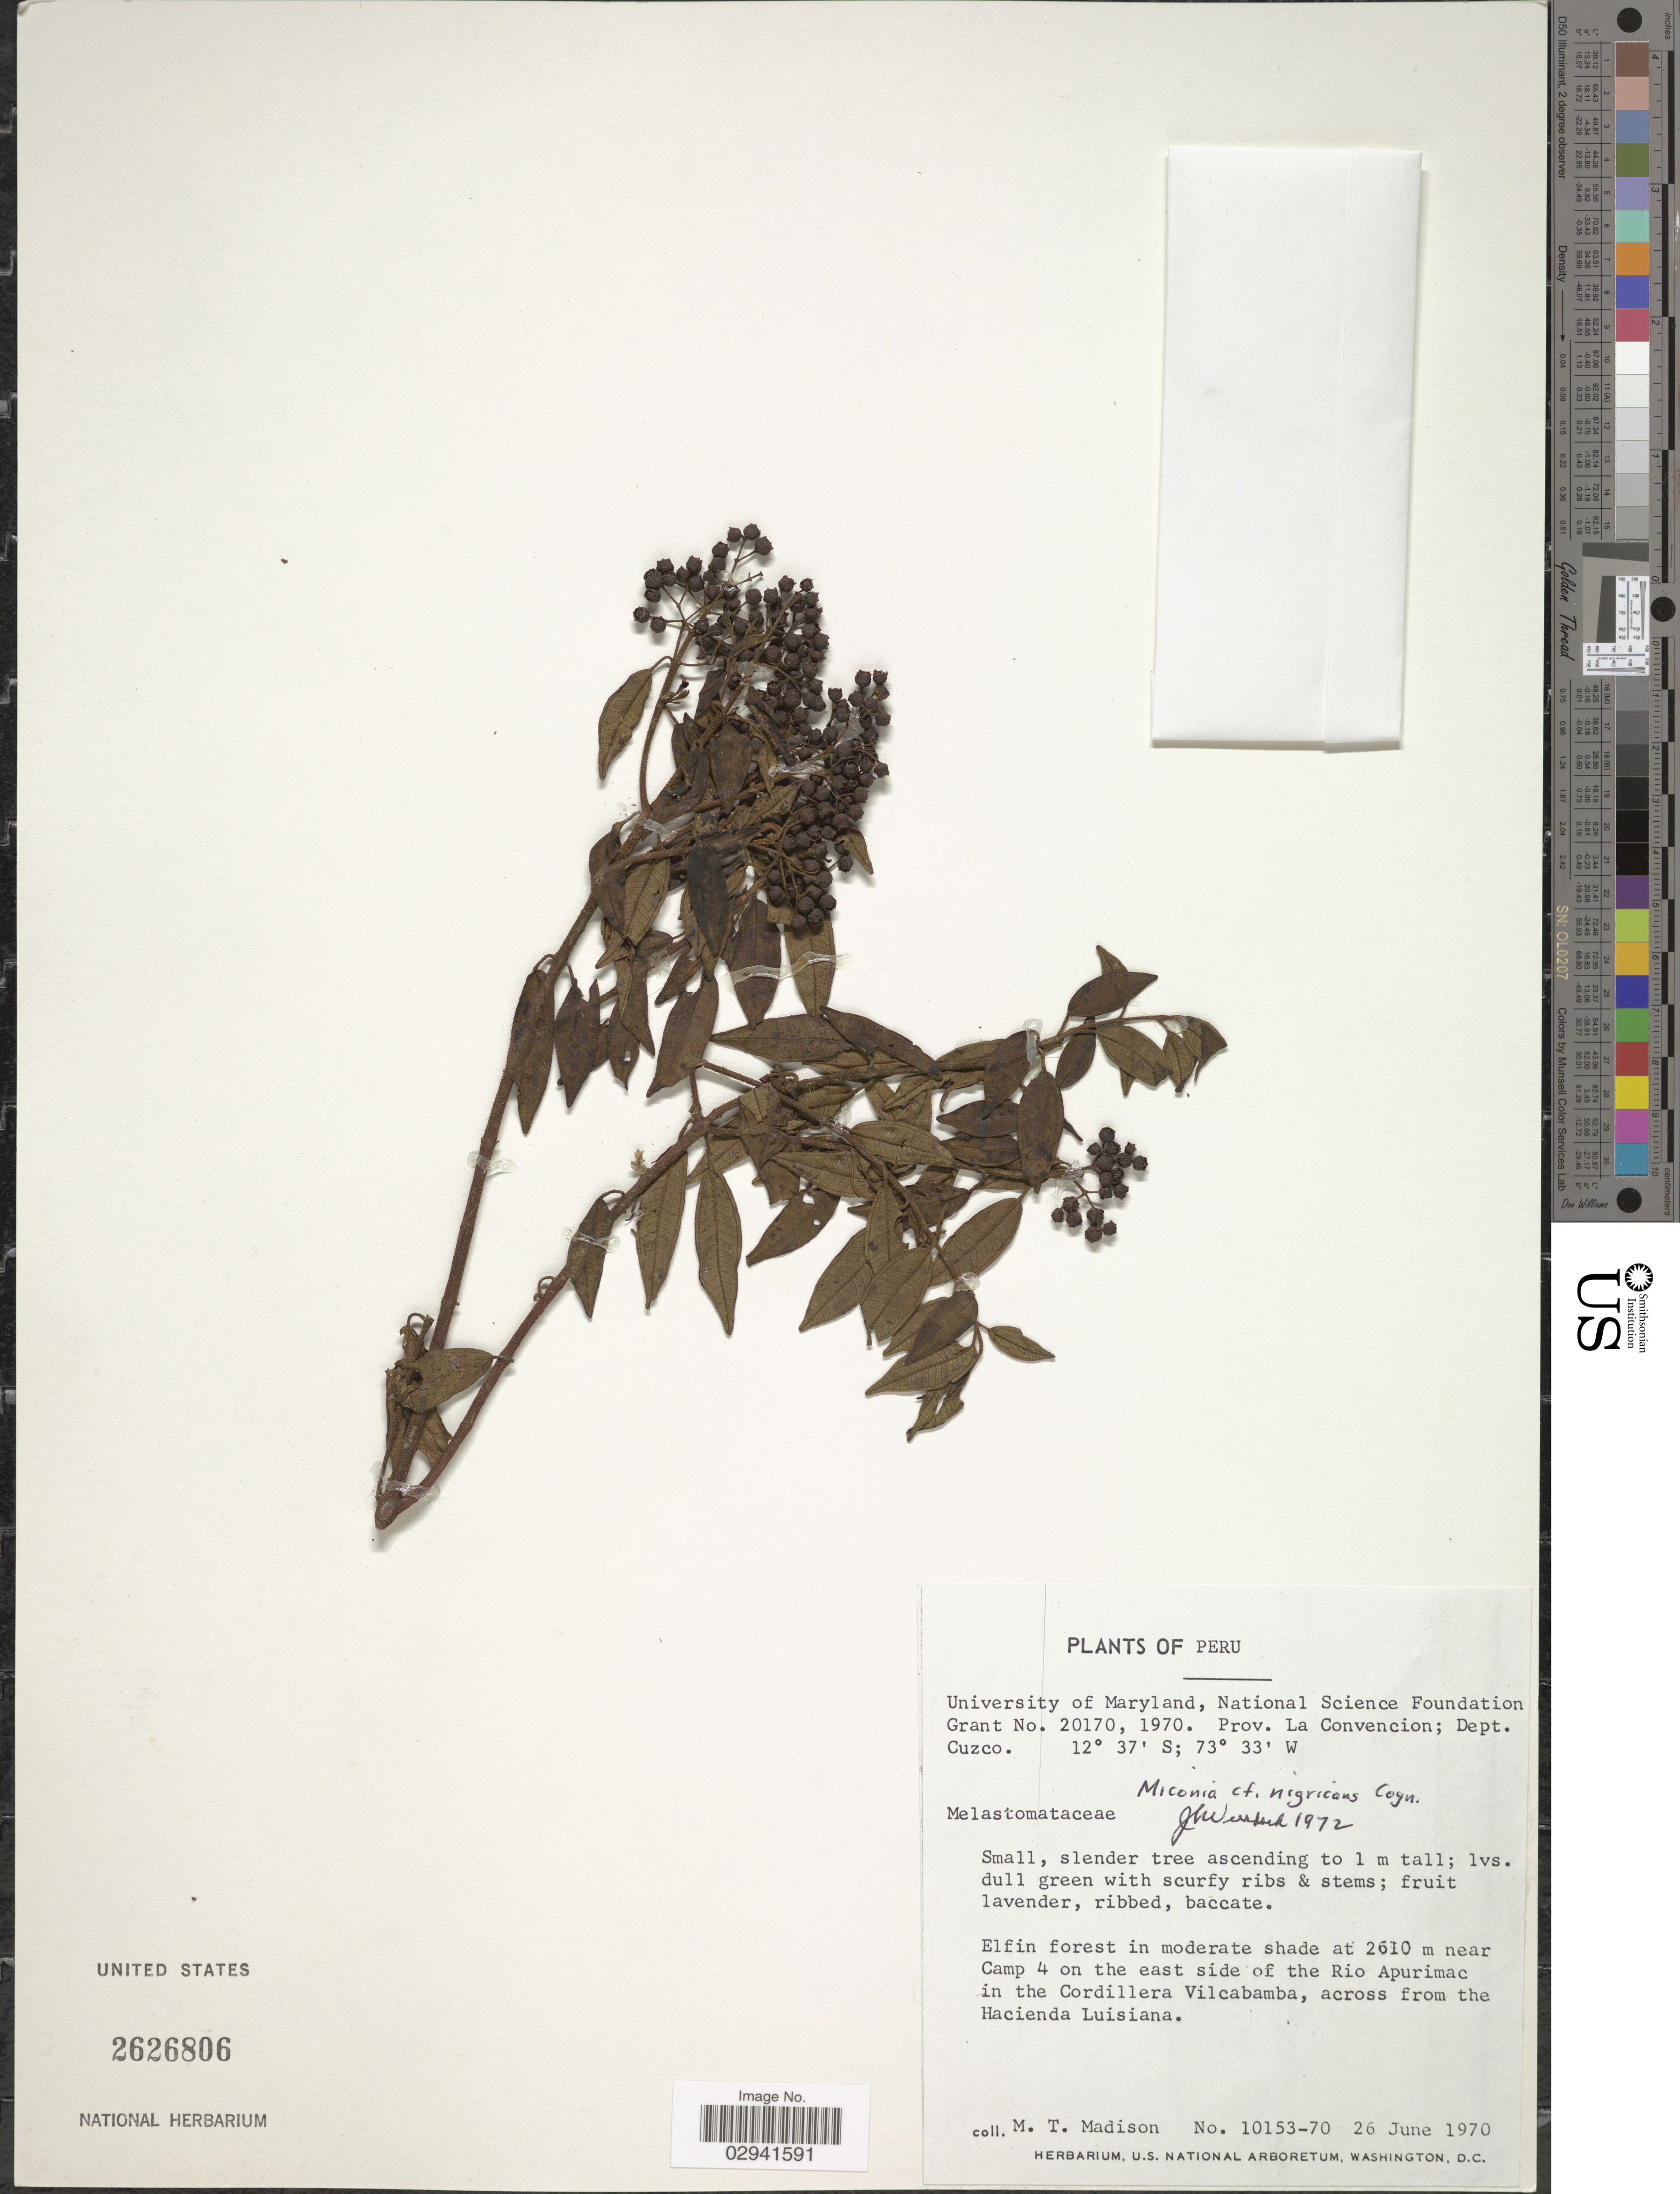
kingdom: Plantae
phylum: Tracheophyta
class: Magnoliopsida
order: Myrtales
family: Melastomataceae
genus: Miconia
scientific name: Miconia nigricans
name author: Cogn.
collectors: M. T. Madison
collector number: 10153-70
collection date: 1970-06-26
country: Peru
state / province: Cusco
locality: Prov. La Convencion; Dept. Cuzco. Elfin forest near Camp 4 on the east side of the Rio Apurimac in the Cordillera Vilcabamba, across from the Hacienda Luisiana.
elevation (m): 2610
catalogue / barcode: US 2626806